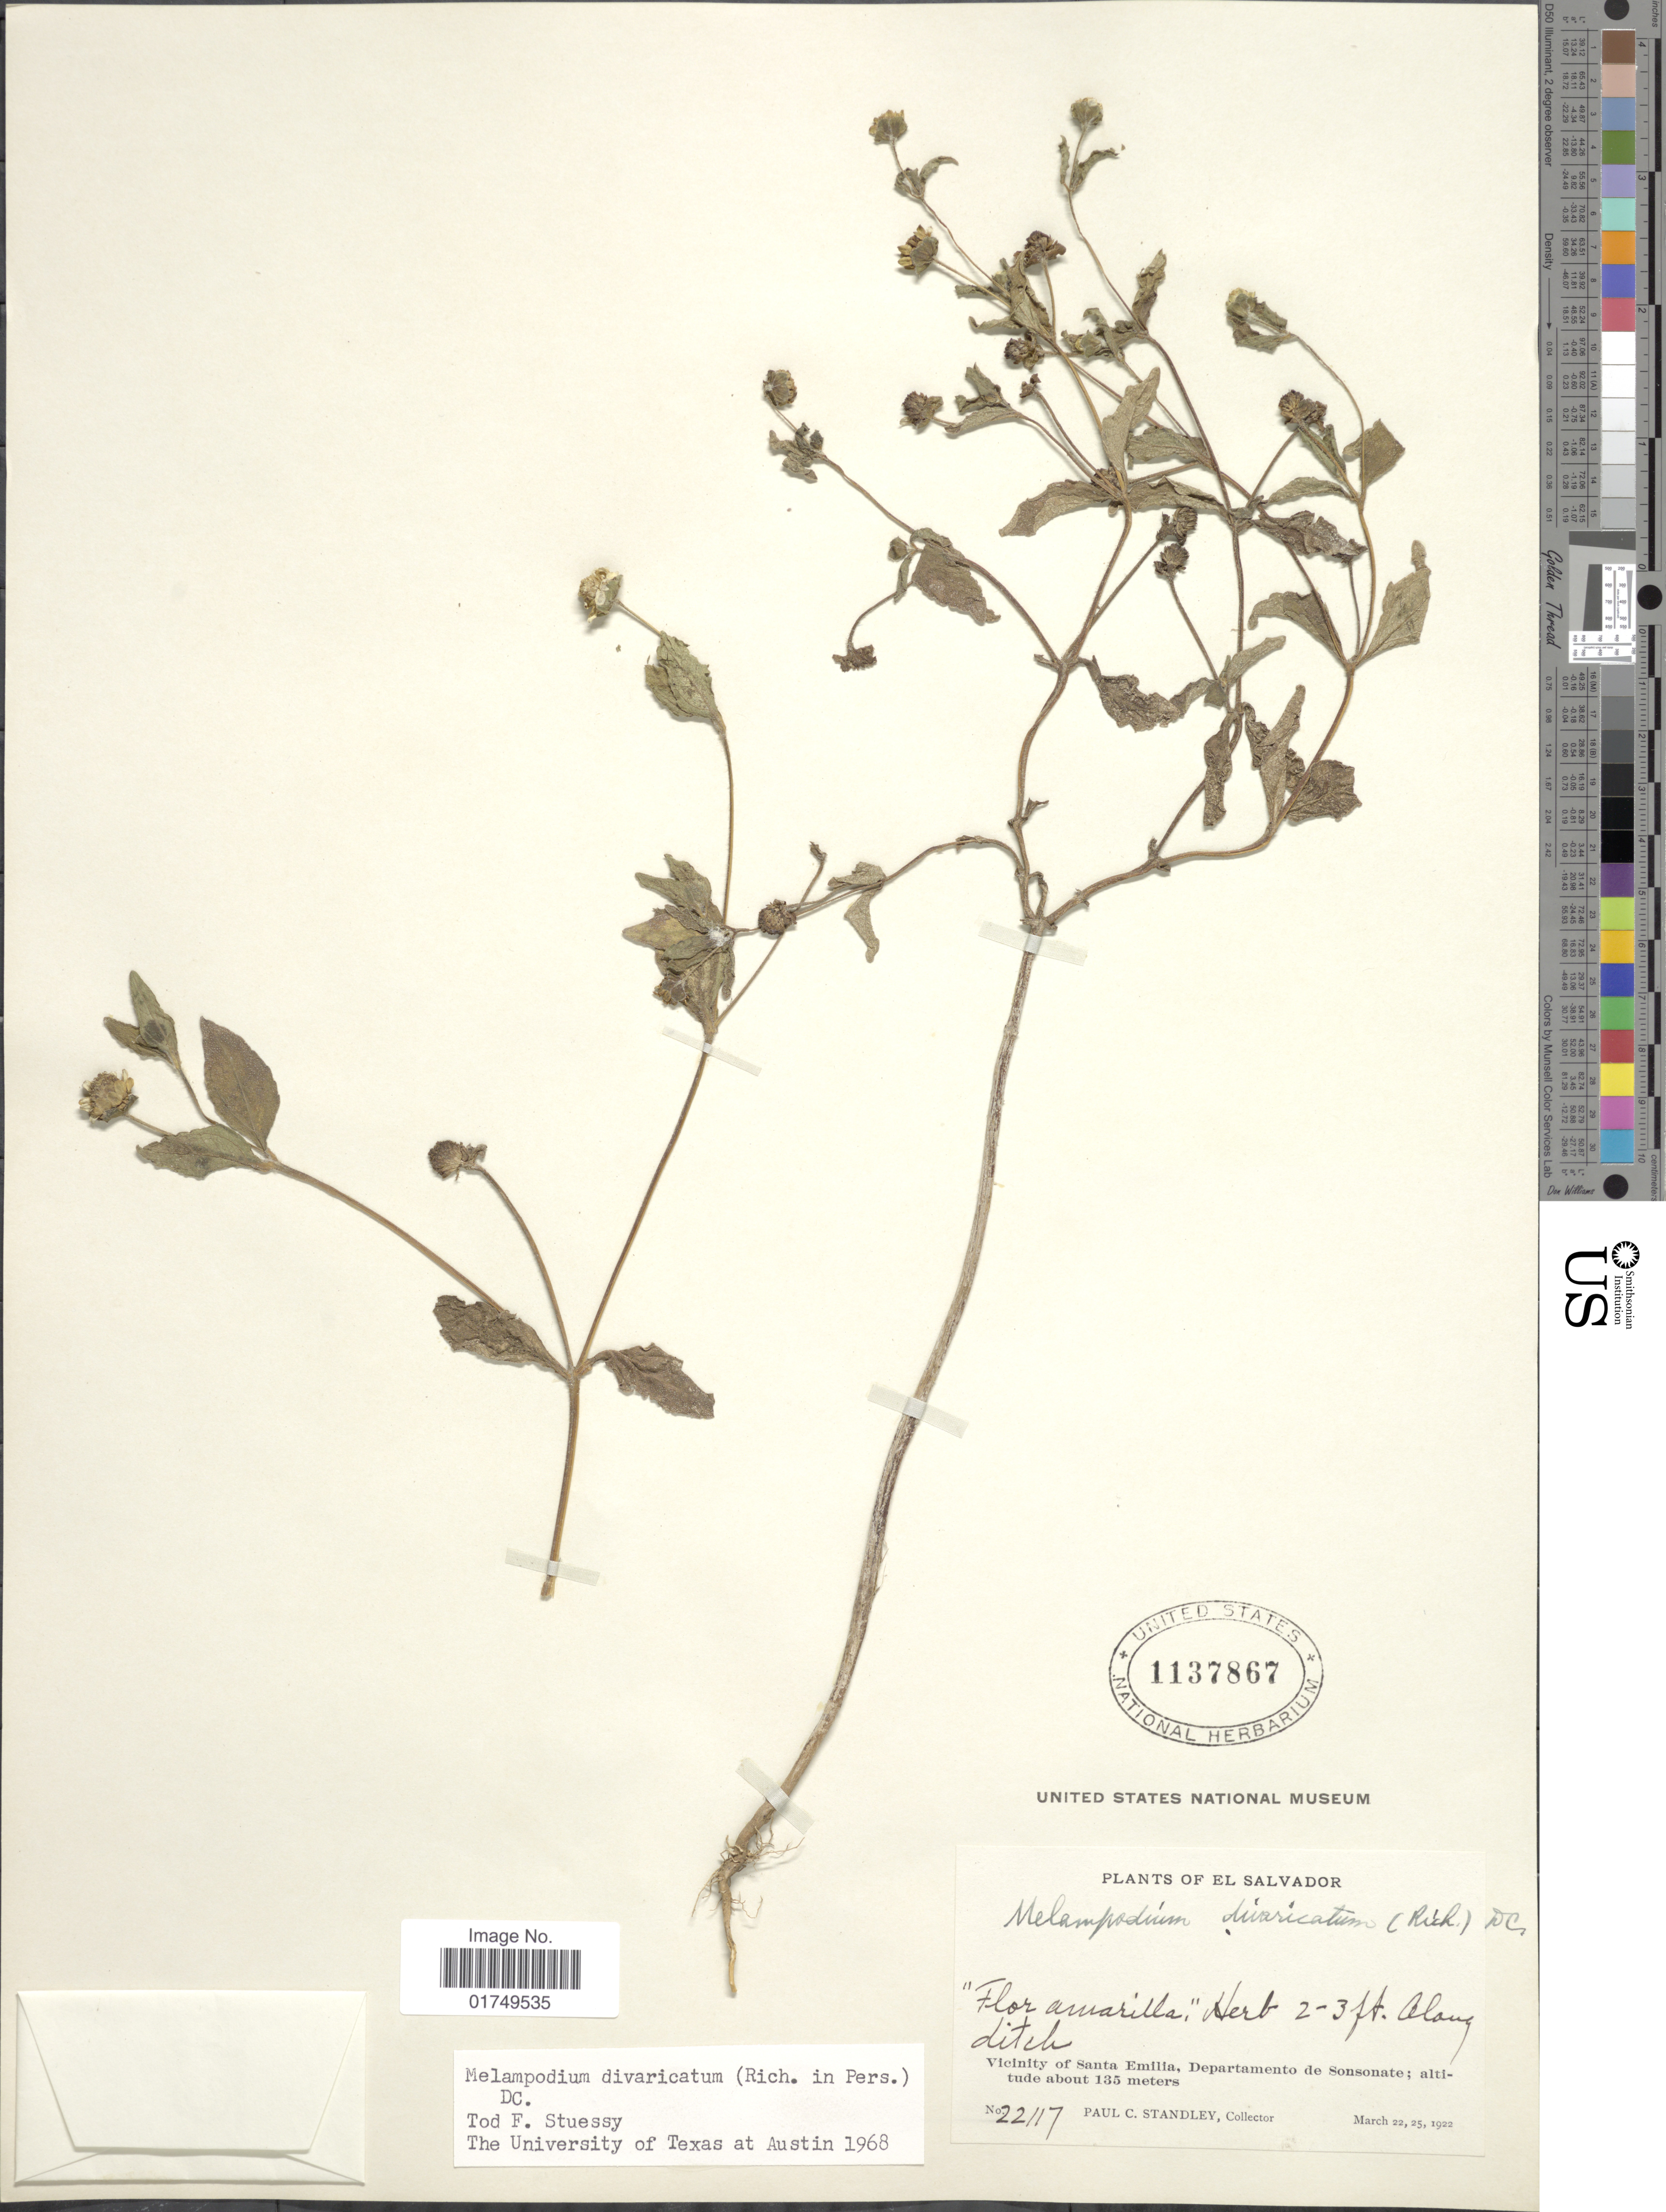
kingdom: Plantae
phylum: Tracheophyta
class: Magnoliopsida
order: Asterales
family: Asteraceae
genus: Melampodium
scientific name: Melampodium divaricatum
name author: (Rich.) DC.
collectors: P. C. Standley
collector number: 22117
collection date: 1922-03-22/1922-03-25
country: El Salvador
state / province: Sonsonate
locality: Vicinity of Santa Emilia, Departamento de Sonsonate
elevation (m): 135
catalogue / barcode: US 1137867